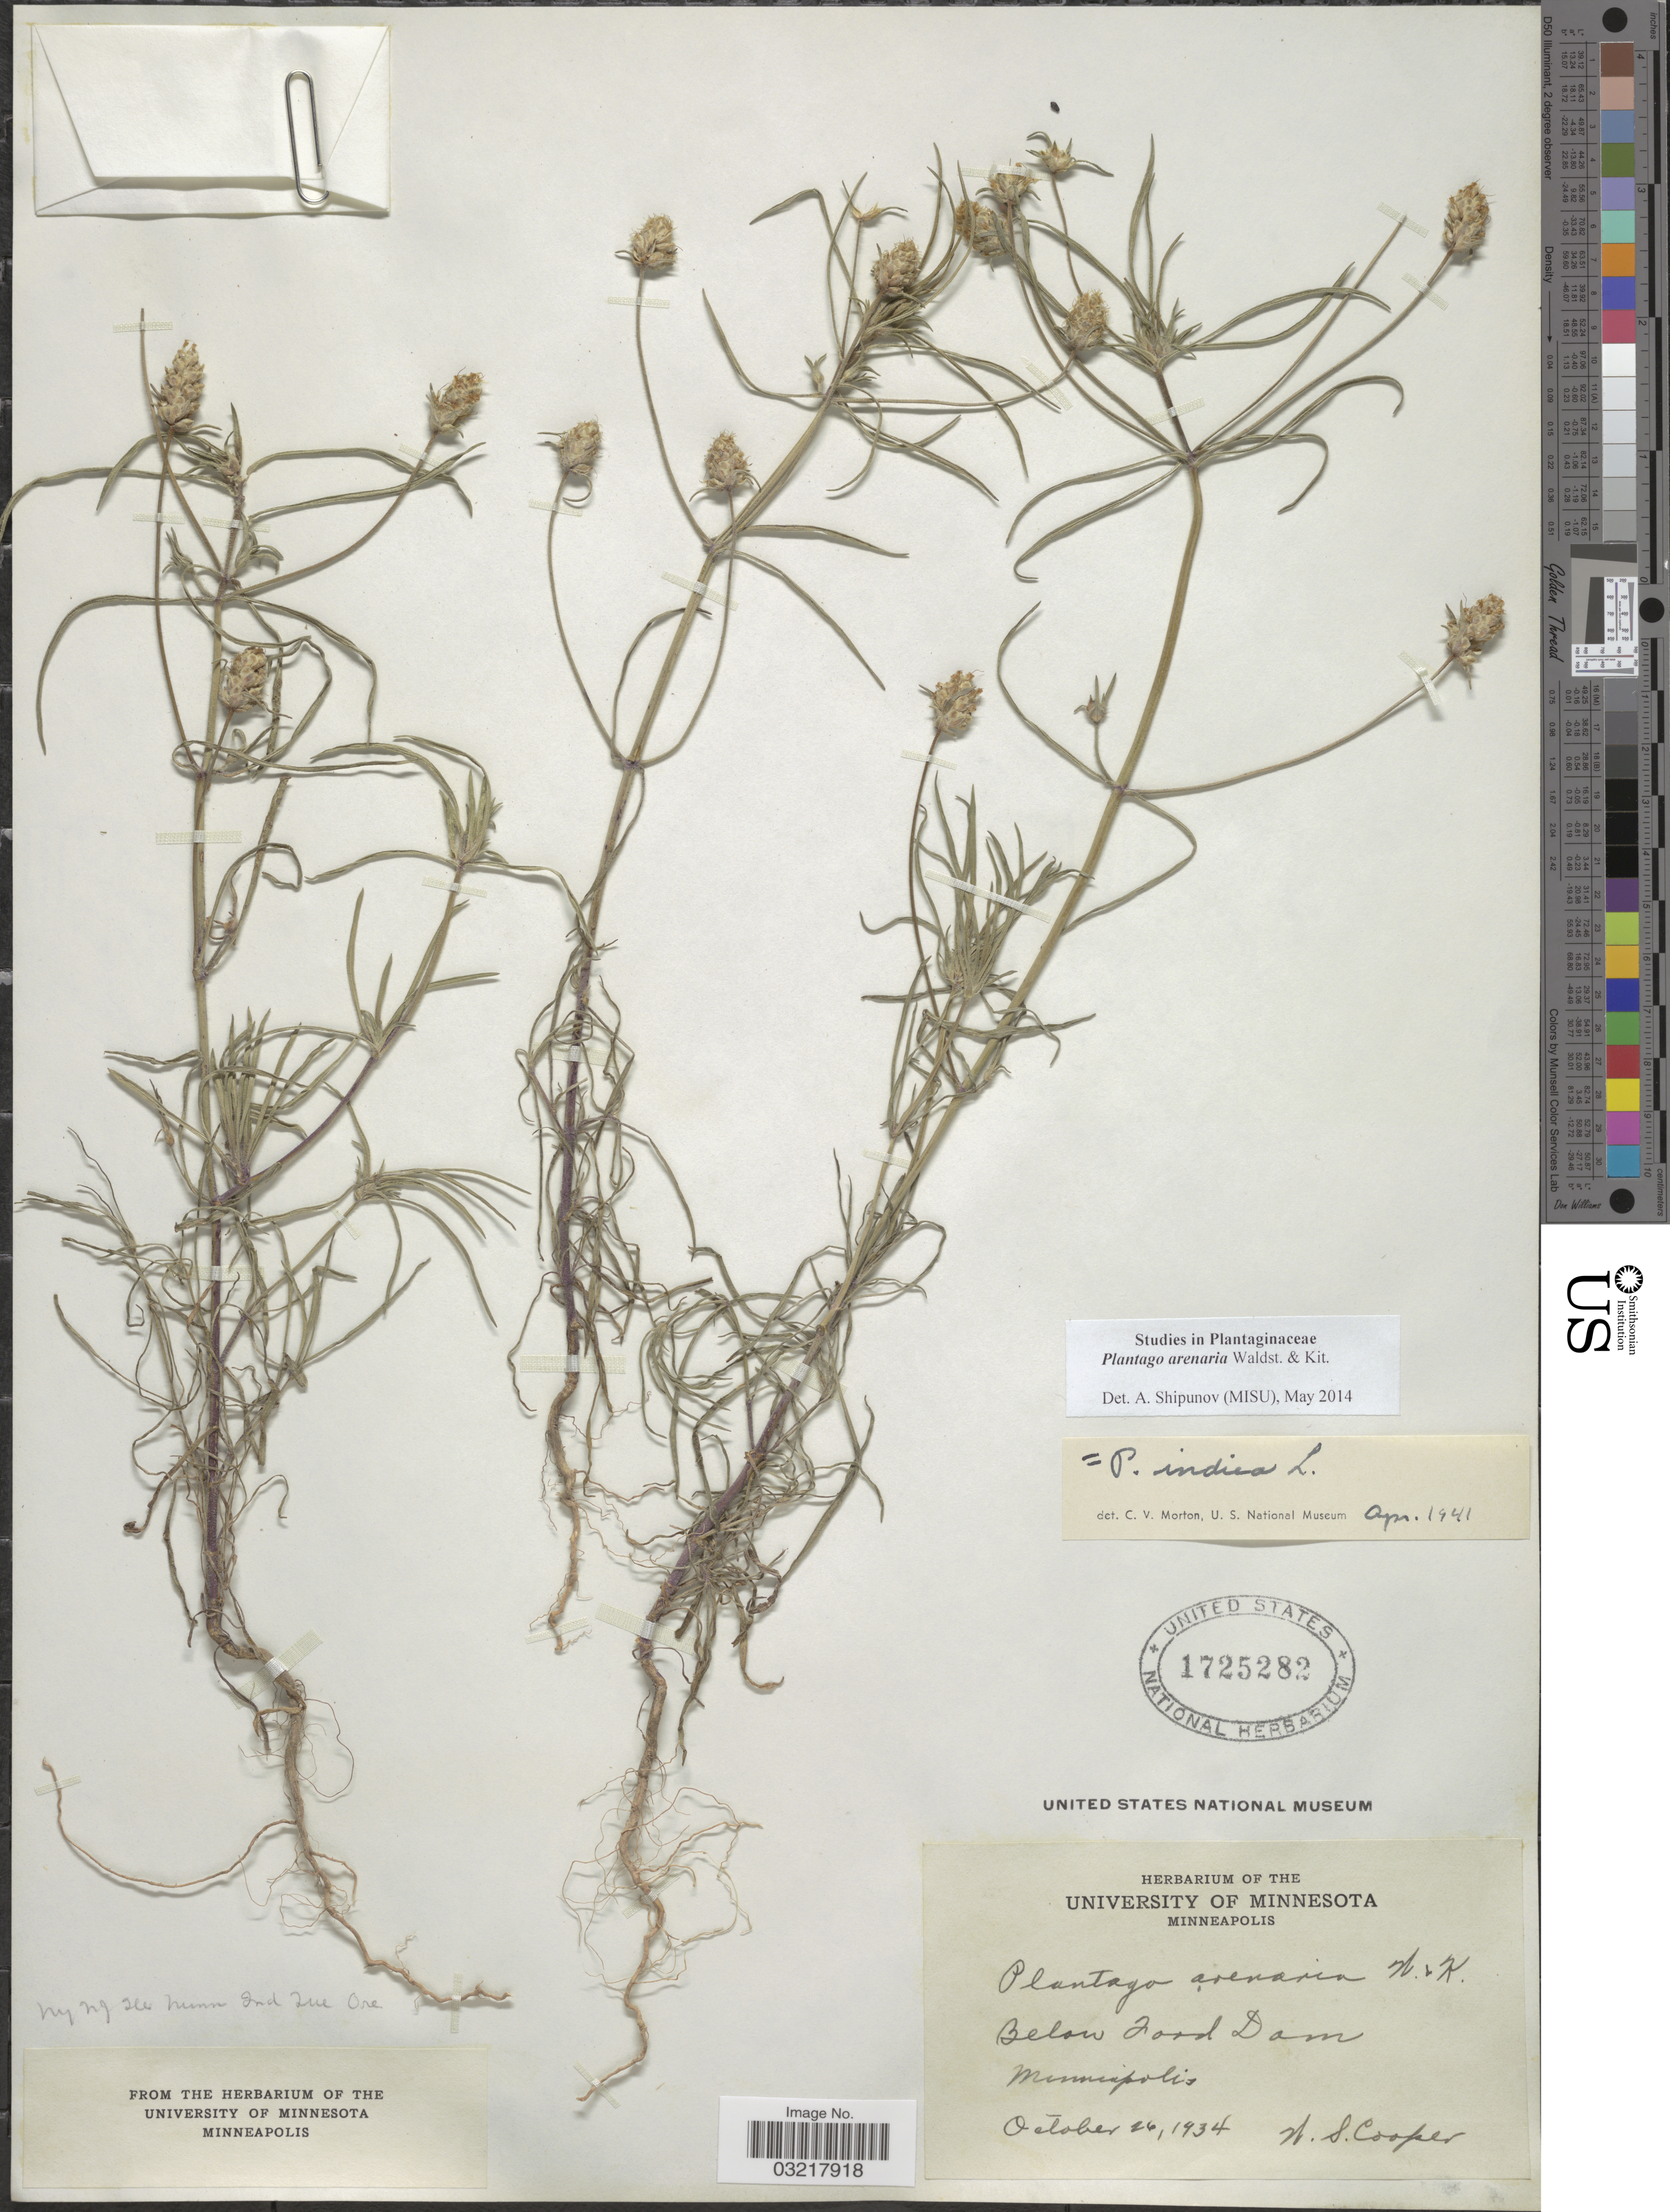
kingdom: Plantae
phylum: Tracheophyta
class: Magnoliopsida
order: Lamiales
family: Plantaginaceae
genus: Plantago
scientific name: Plantago arenaria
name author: Waldst. & Kit.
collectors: W. Cooper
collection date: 1934-10-26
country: United States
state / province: Minnesota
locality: Below Food Dam. Minneapolis.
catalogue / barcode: US 1725282